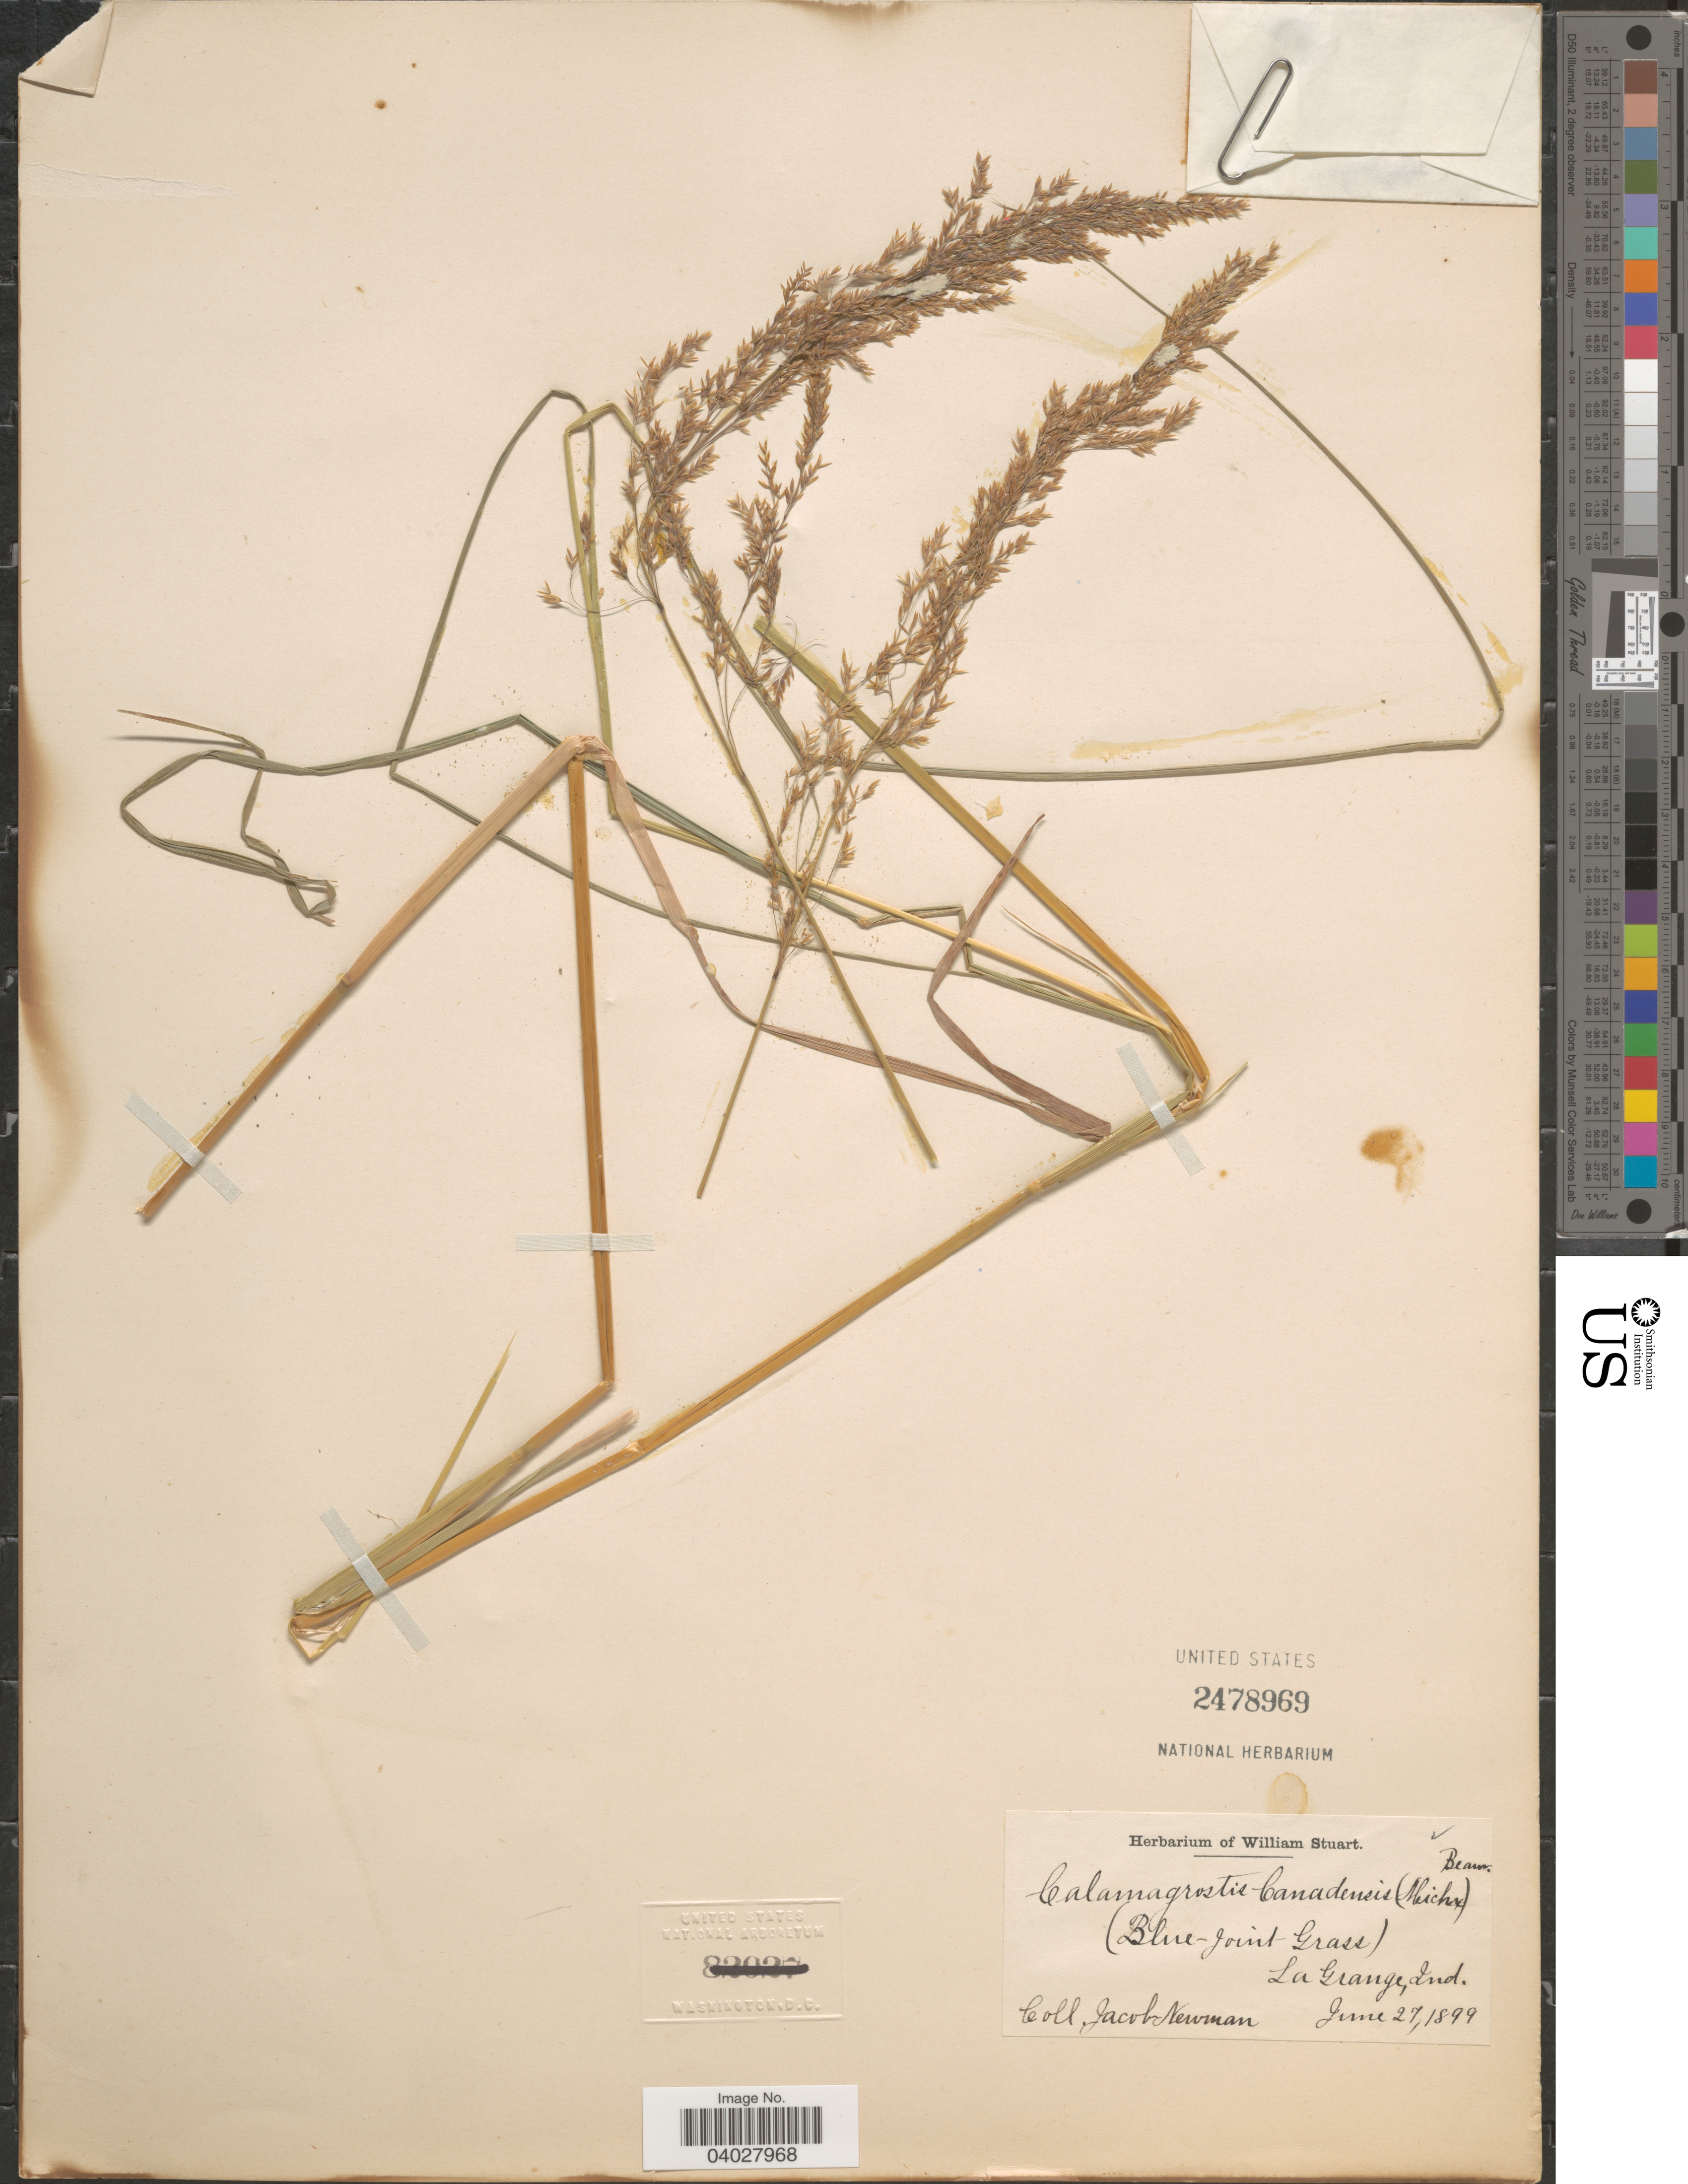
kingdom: Plantae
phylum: Tracheophyta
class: Liliopsida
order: Poales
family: Poaceae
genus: Calamagrostis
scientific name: Calamagrostis canadensis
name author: (Michx.) P. Beauv.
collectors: J. Newman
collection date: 1899-06-27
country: United States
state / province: Indiana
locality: La Grange.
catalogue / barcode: US 2478969